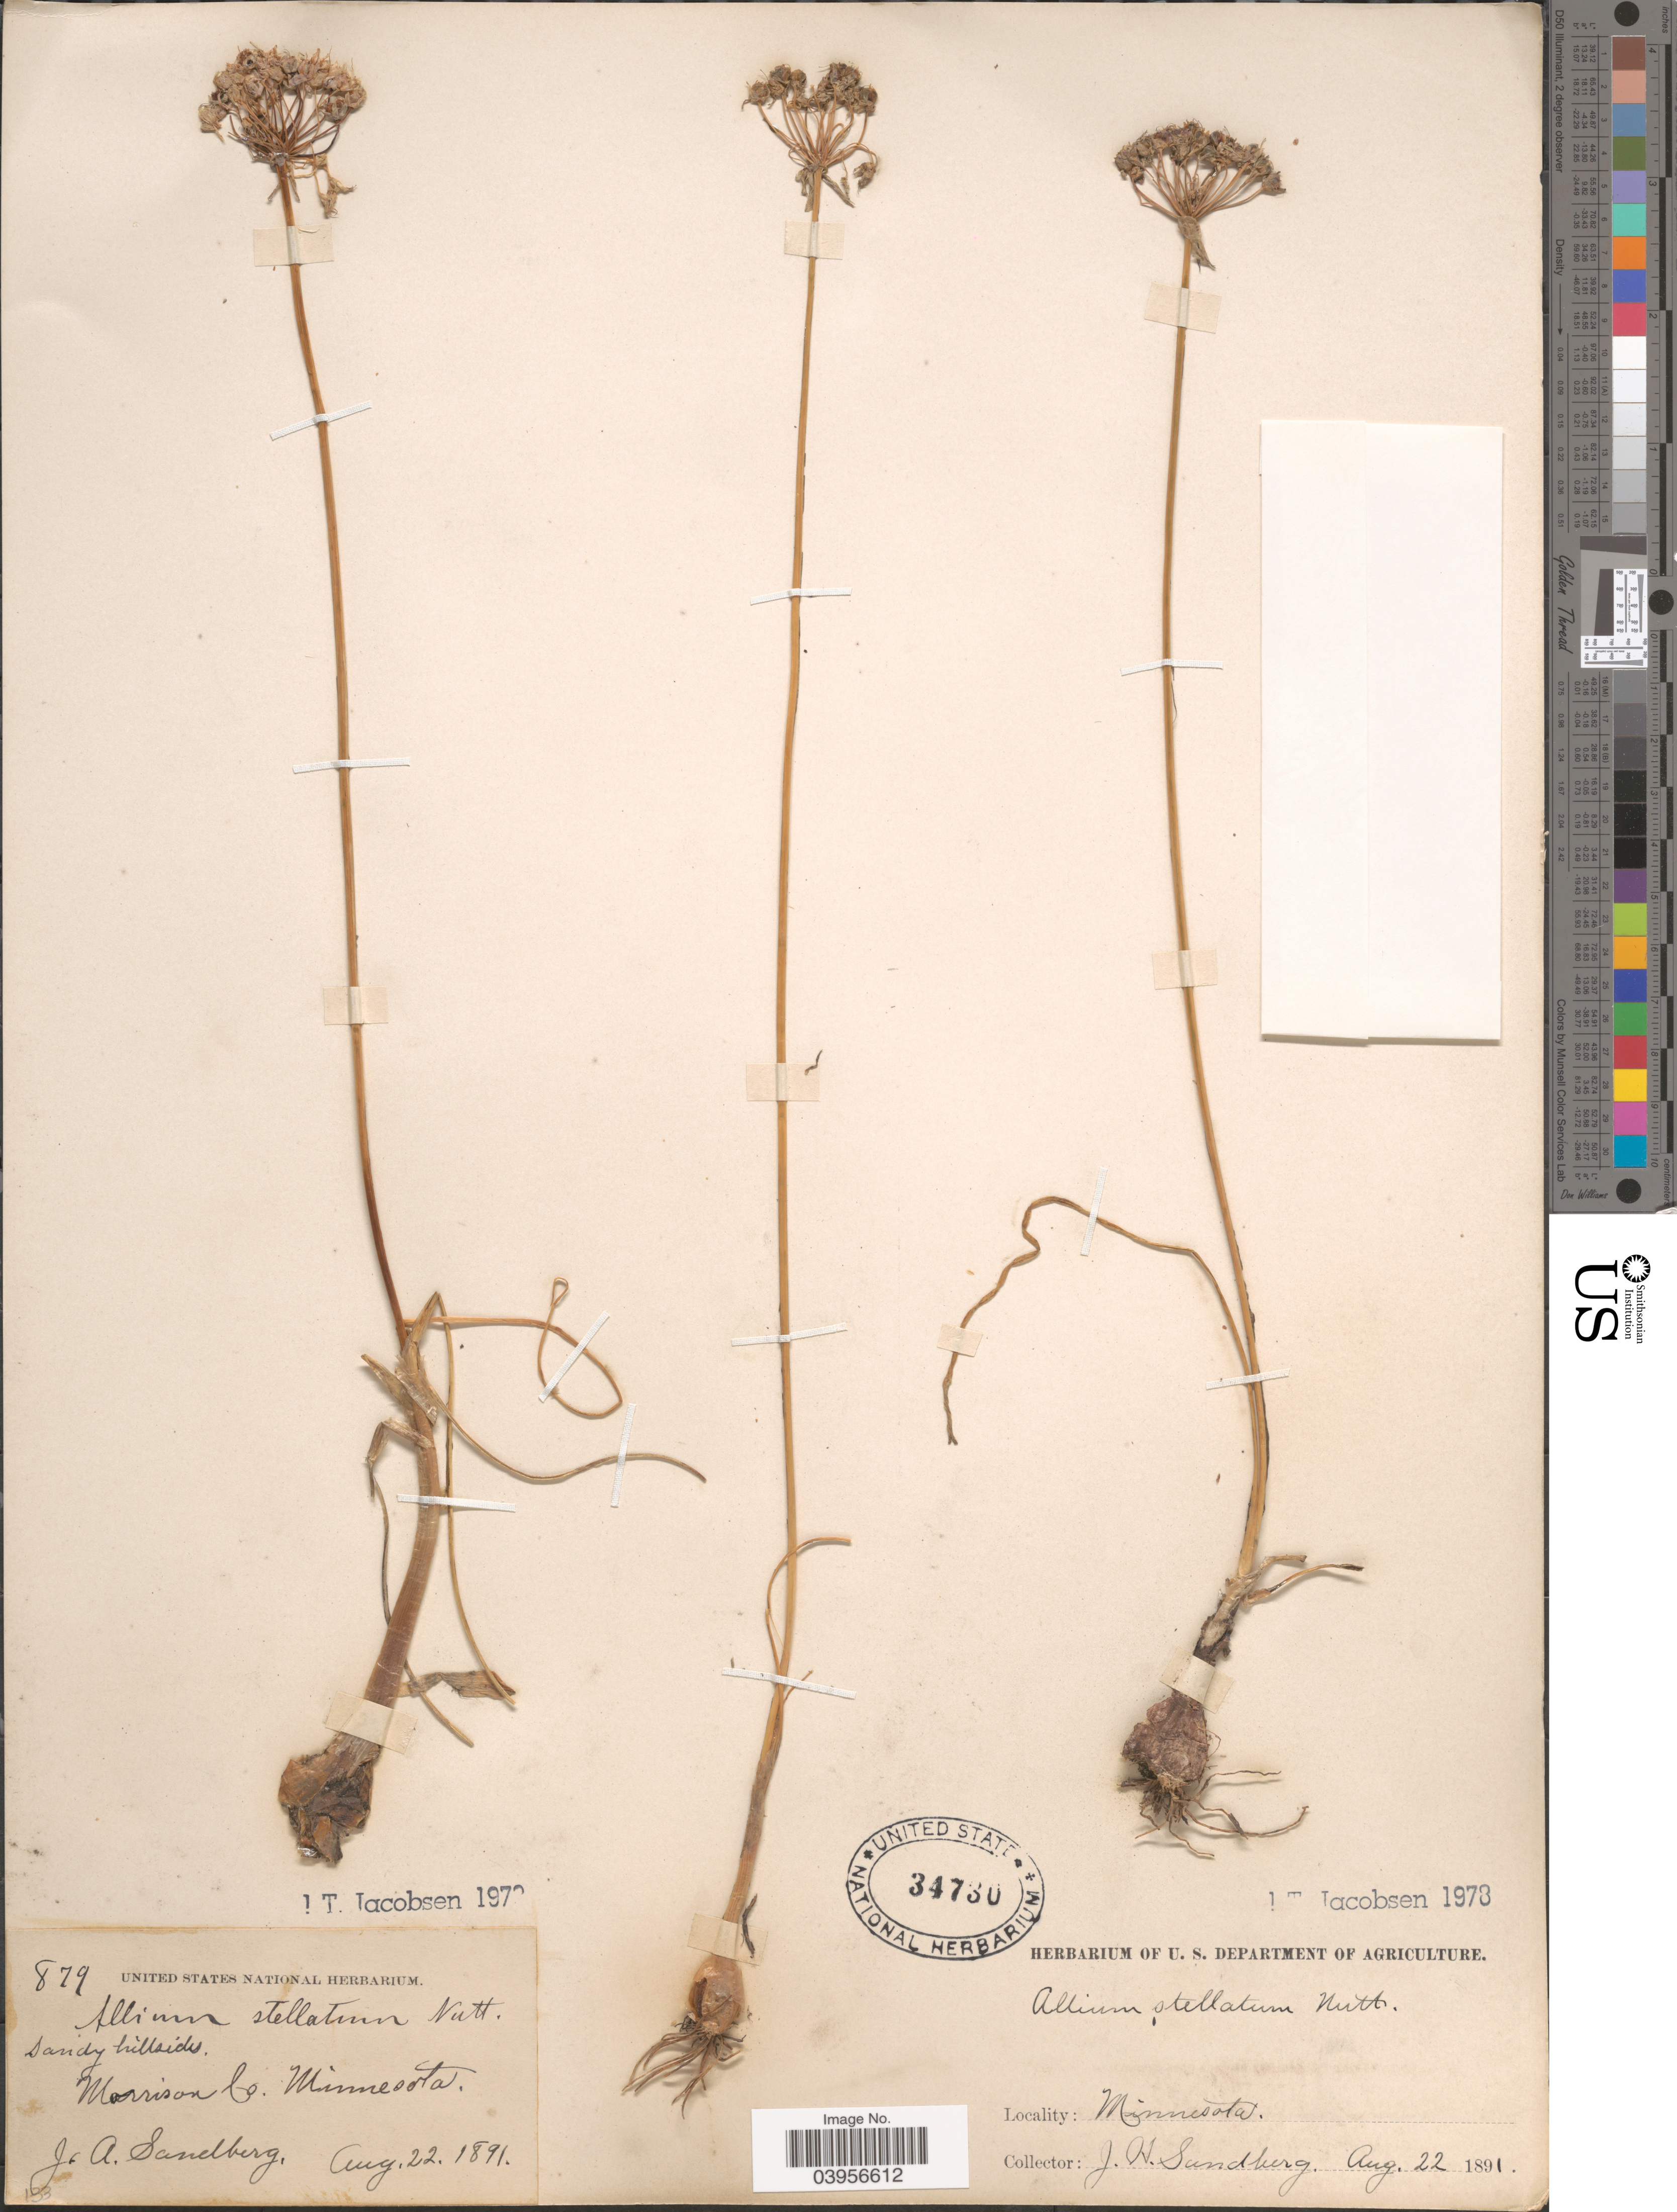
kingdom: Plantae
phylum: Tracheophyta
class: Liliopsida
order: Asparagales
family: Amaryllidaceae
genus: Allium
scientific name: Allium stellatum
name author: Nutt. ex Ker Gawl.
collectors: J. Sandberg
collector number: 879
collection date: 1891-08-22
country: United States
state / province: Minnesota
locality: Sandy hillsides. Morrison Co.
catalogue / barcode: US 34730